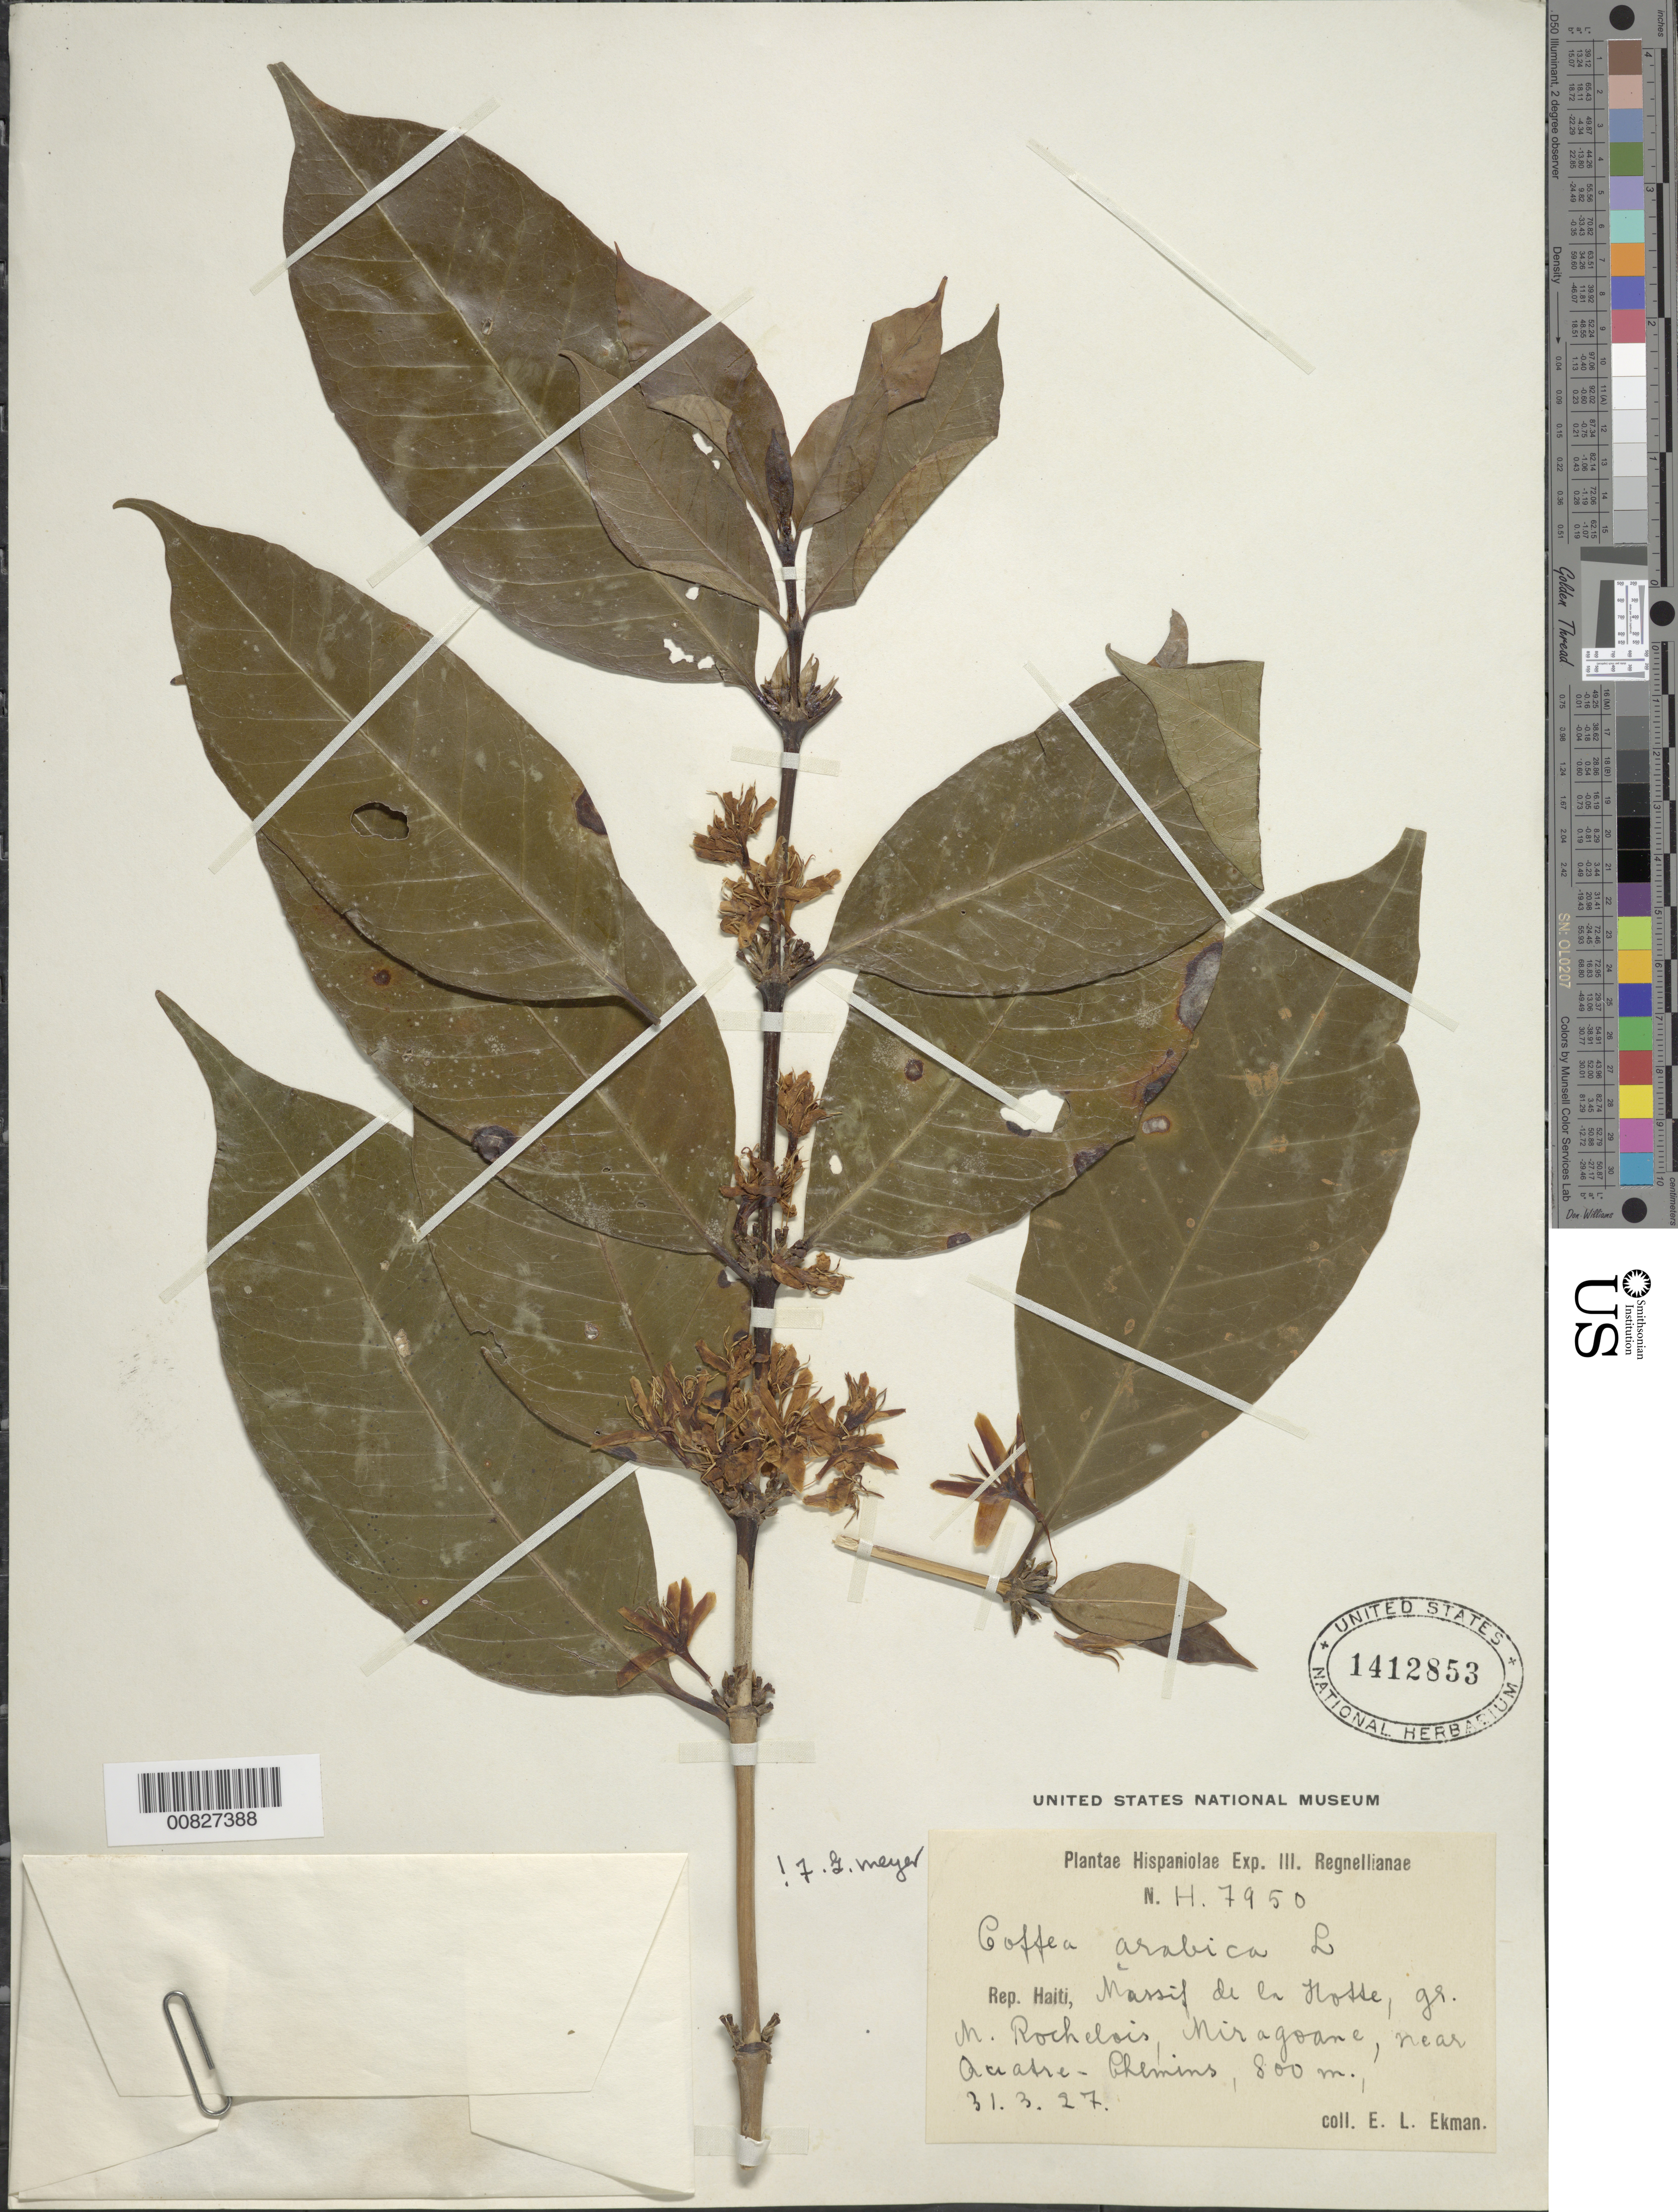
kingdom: Plantae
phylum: Tracheophyta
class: Magnoliopsida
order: Gentianales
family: Rubiaceae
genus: Coffea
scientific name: Coffea arabica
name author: L.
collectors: E. L. Ekman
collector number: H 7950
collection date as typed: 31 Mar 1927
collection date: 1927-03-31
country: Haiti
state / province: Grand'Anse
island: Hispaniola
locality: Massif de la Hotte, Grose Morne Rochelois, Miragoane, near Quatre-Chemims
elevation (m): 800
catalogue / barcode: US 1412853